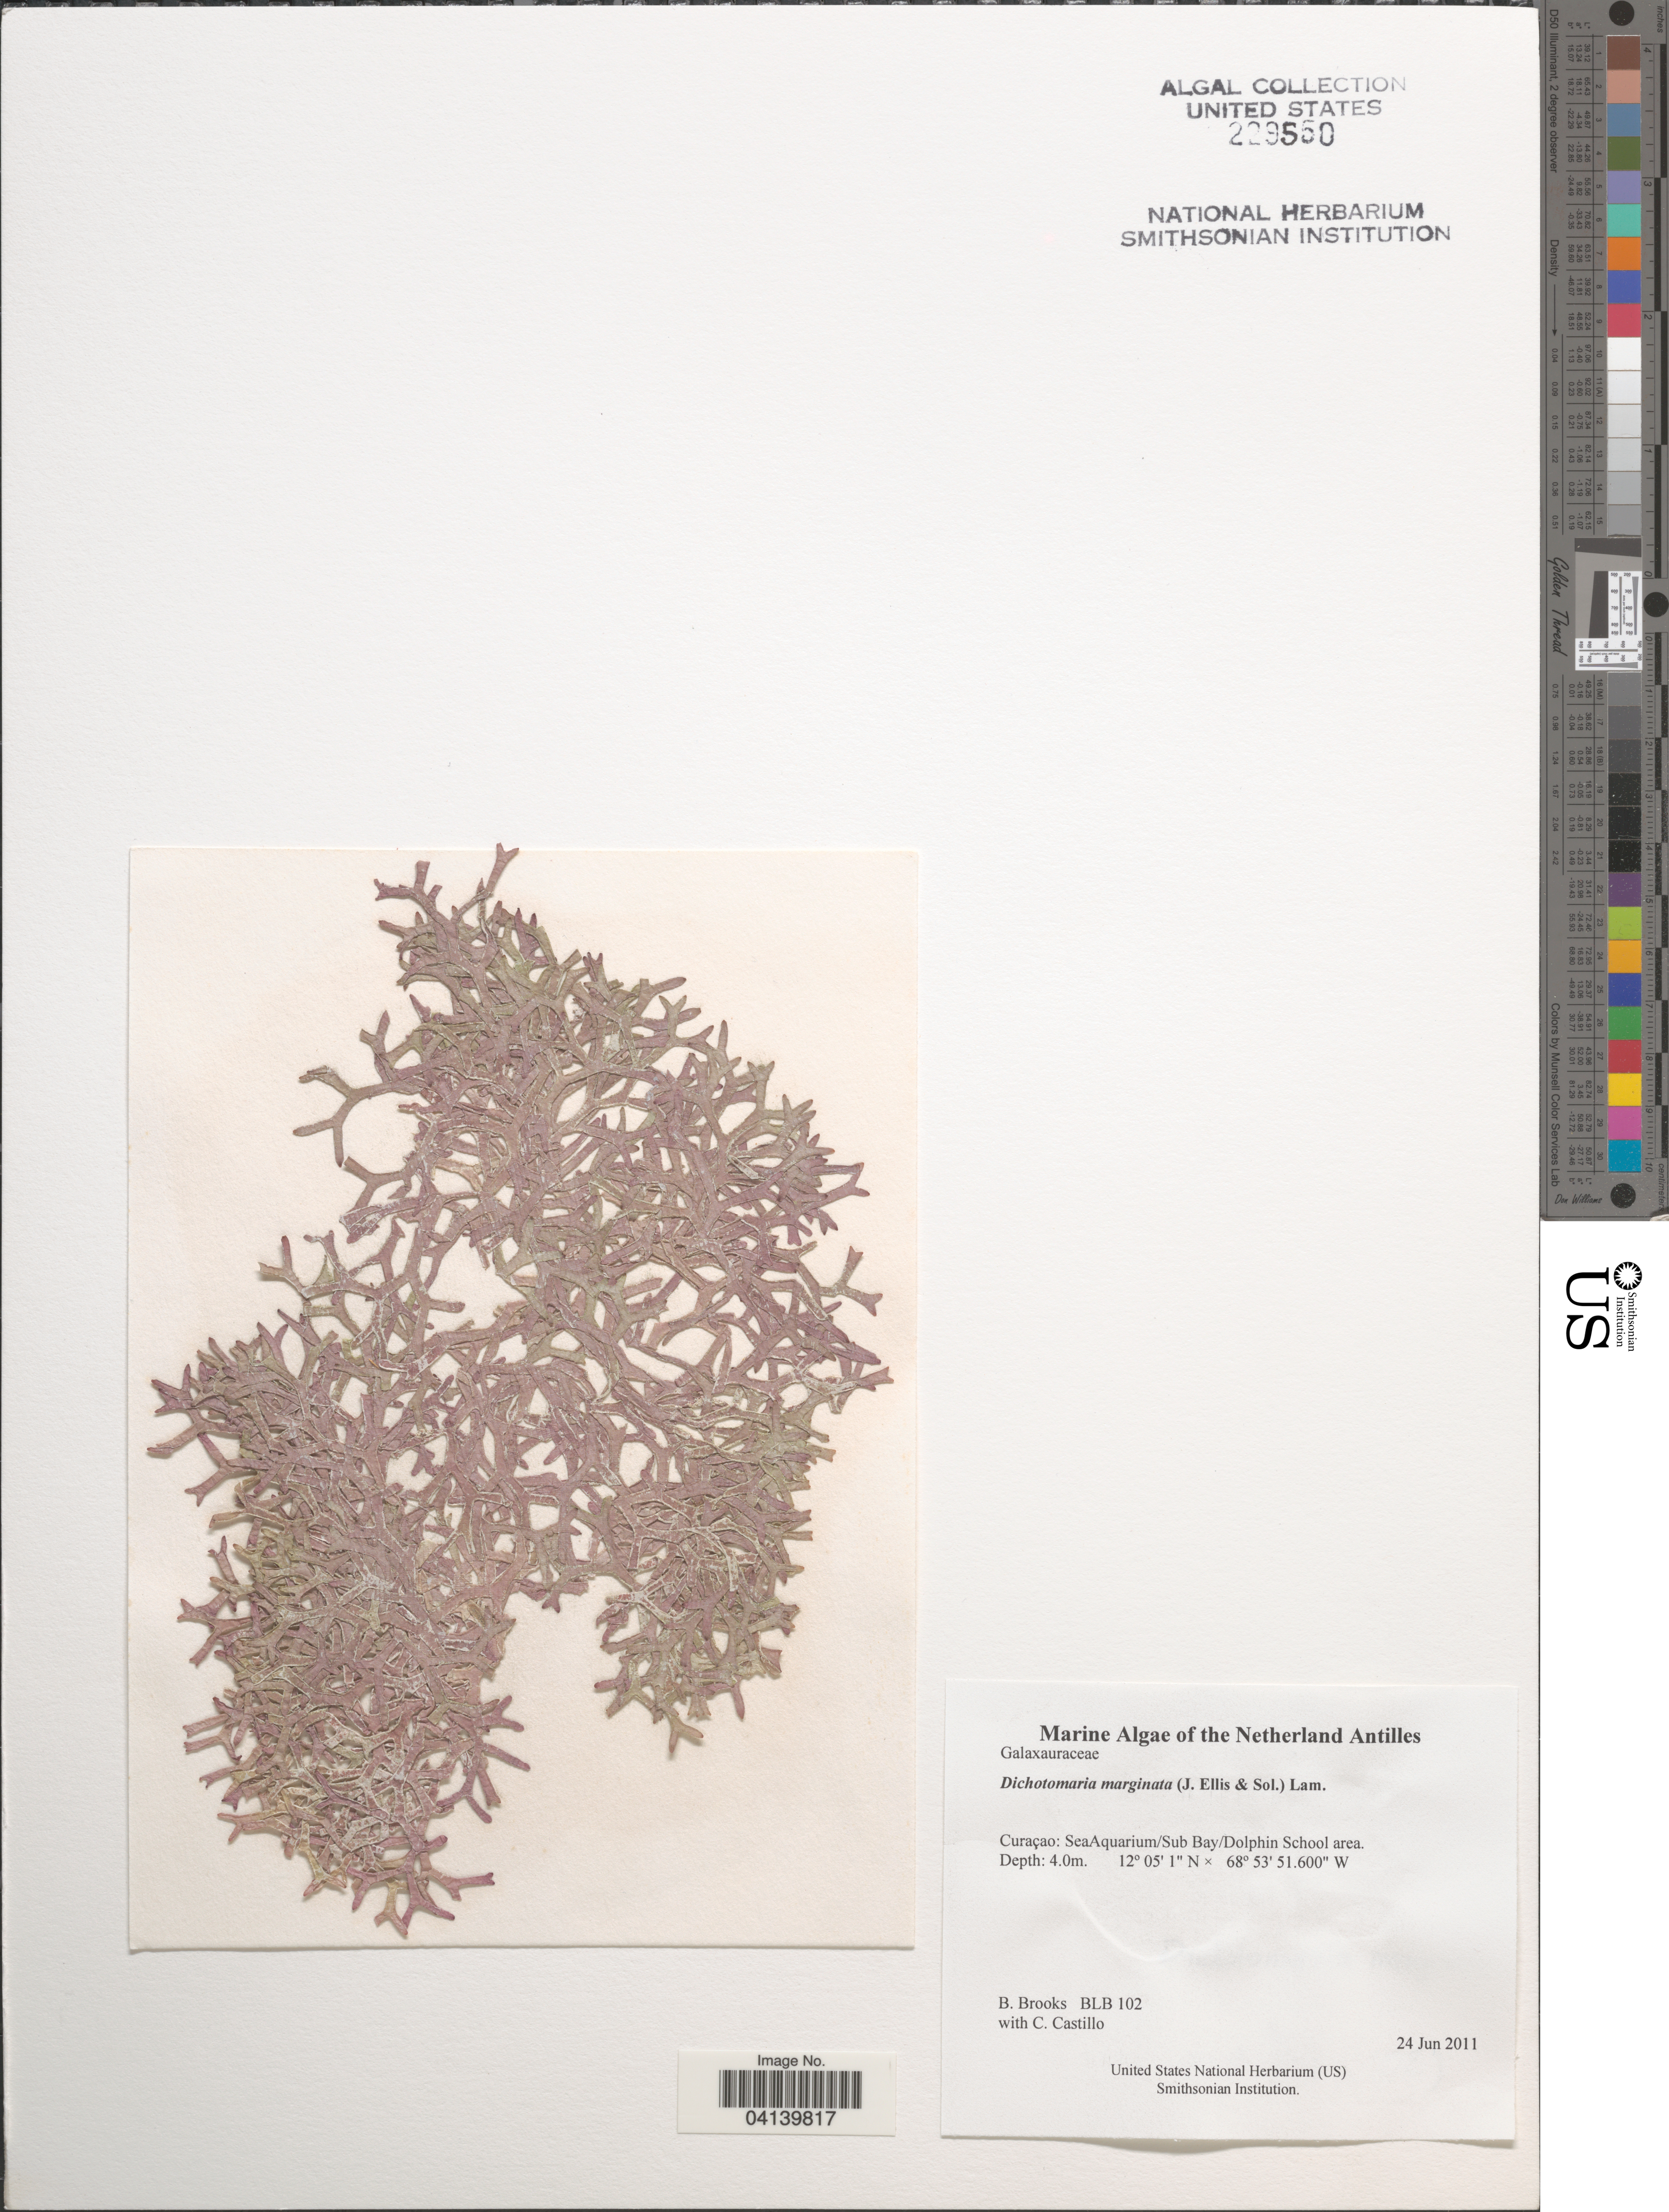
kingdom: Plantae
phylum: Rhodophyta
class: Florideophyceae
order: Nemaliales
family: Galaxauraceae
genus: Dichotomaria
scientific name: Dichotomaria marginata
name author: (J. Ellis & Sol.) Lam.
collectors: B. Brooks & C. Castillo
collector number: BLB 102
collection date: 2011-06-24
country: Curaçao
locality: The Netherland Antilles. SeaAquarium/Sub Bay/Dolphin School area.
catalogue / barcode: US 229550